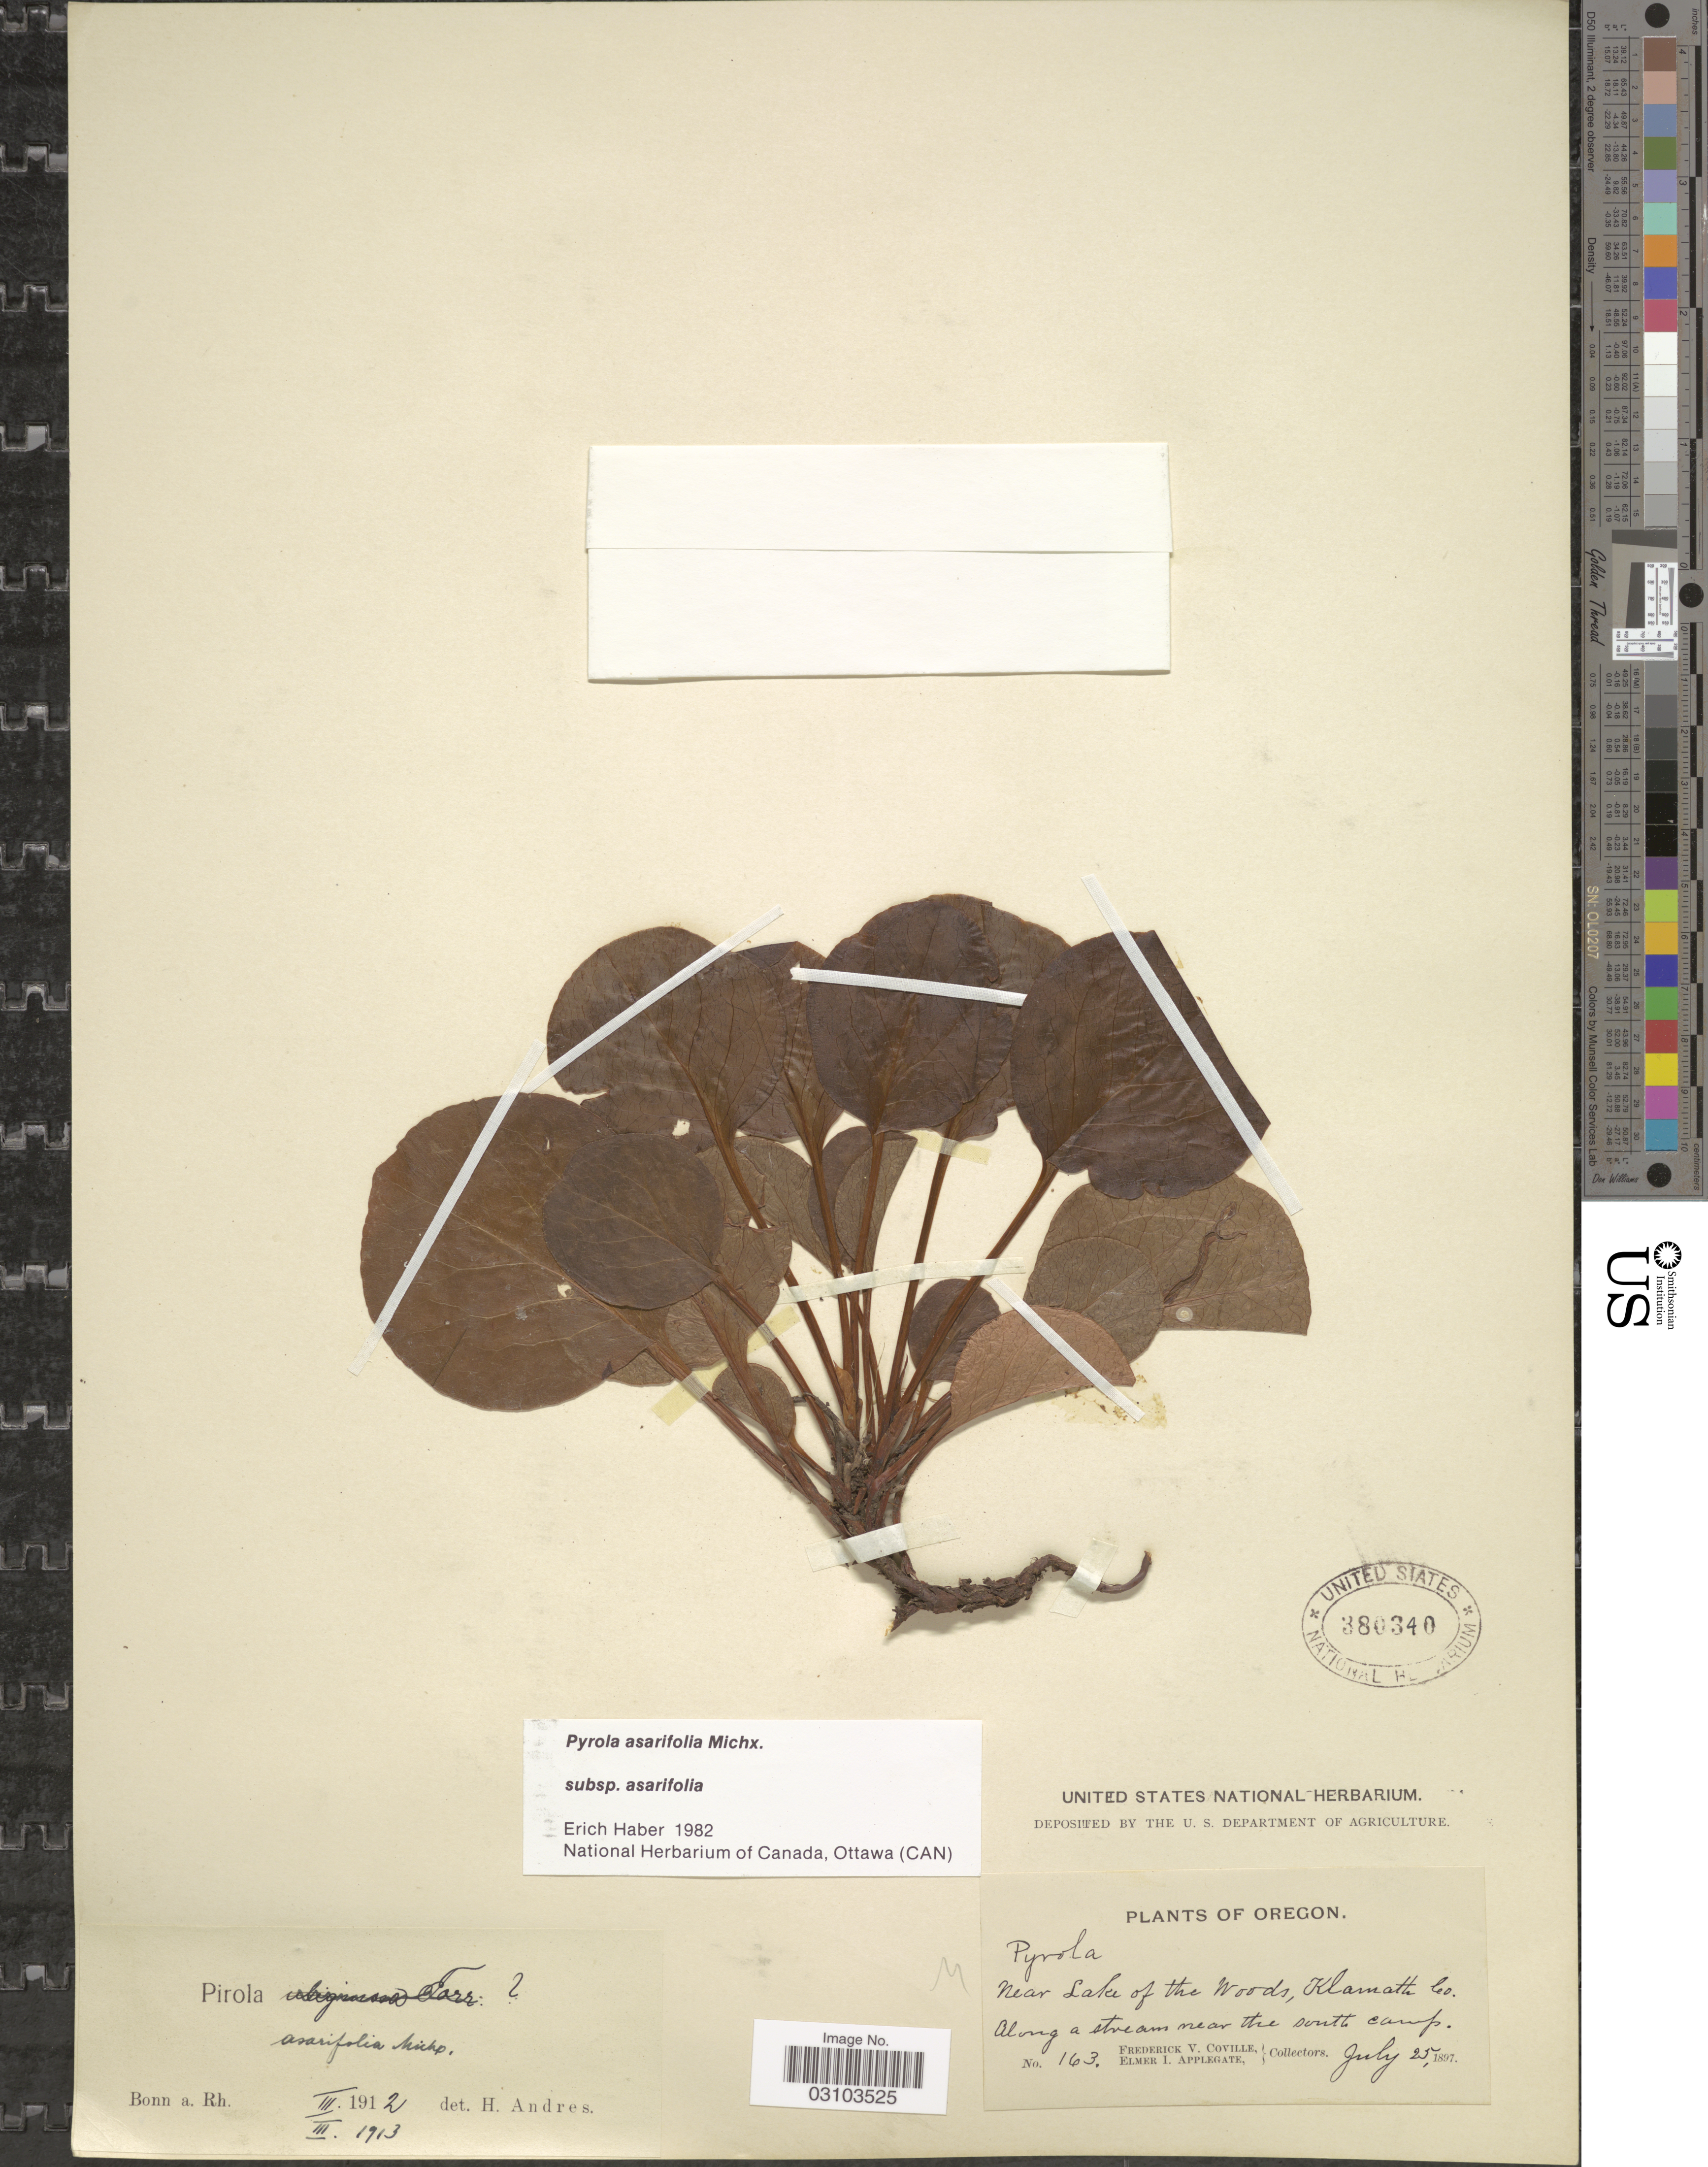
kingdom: Plantae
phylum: Tracheophyta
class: Magnoliopsida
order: Ericales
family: Ericaceae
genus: Pyrola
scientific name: Pyrola asarifolia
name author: Michx.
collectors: F. V. Coville & E. I. Applegate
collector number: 163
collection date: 1897-07-25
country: United States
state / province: Oregon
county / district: Klamath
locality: Near Lake of the Woods, Klamath Co., along a stream near the south camp.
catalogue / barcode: US 380340